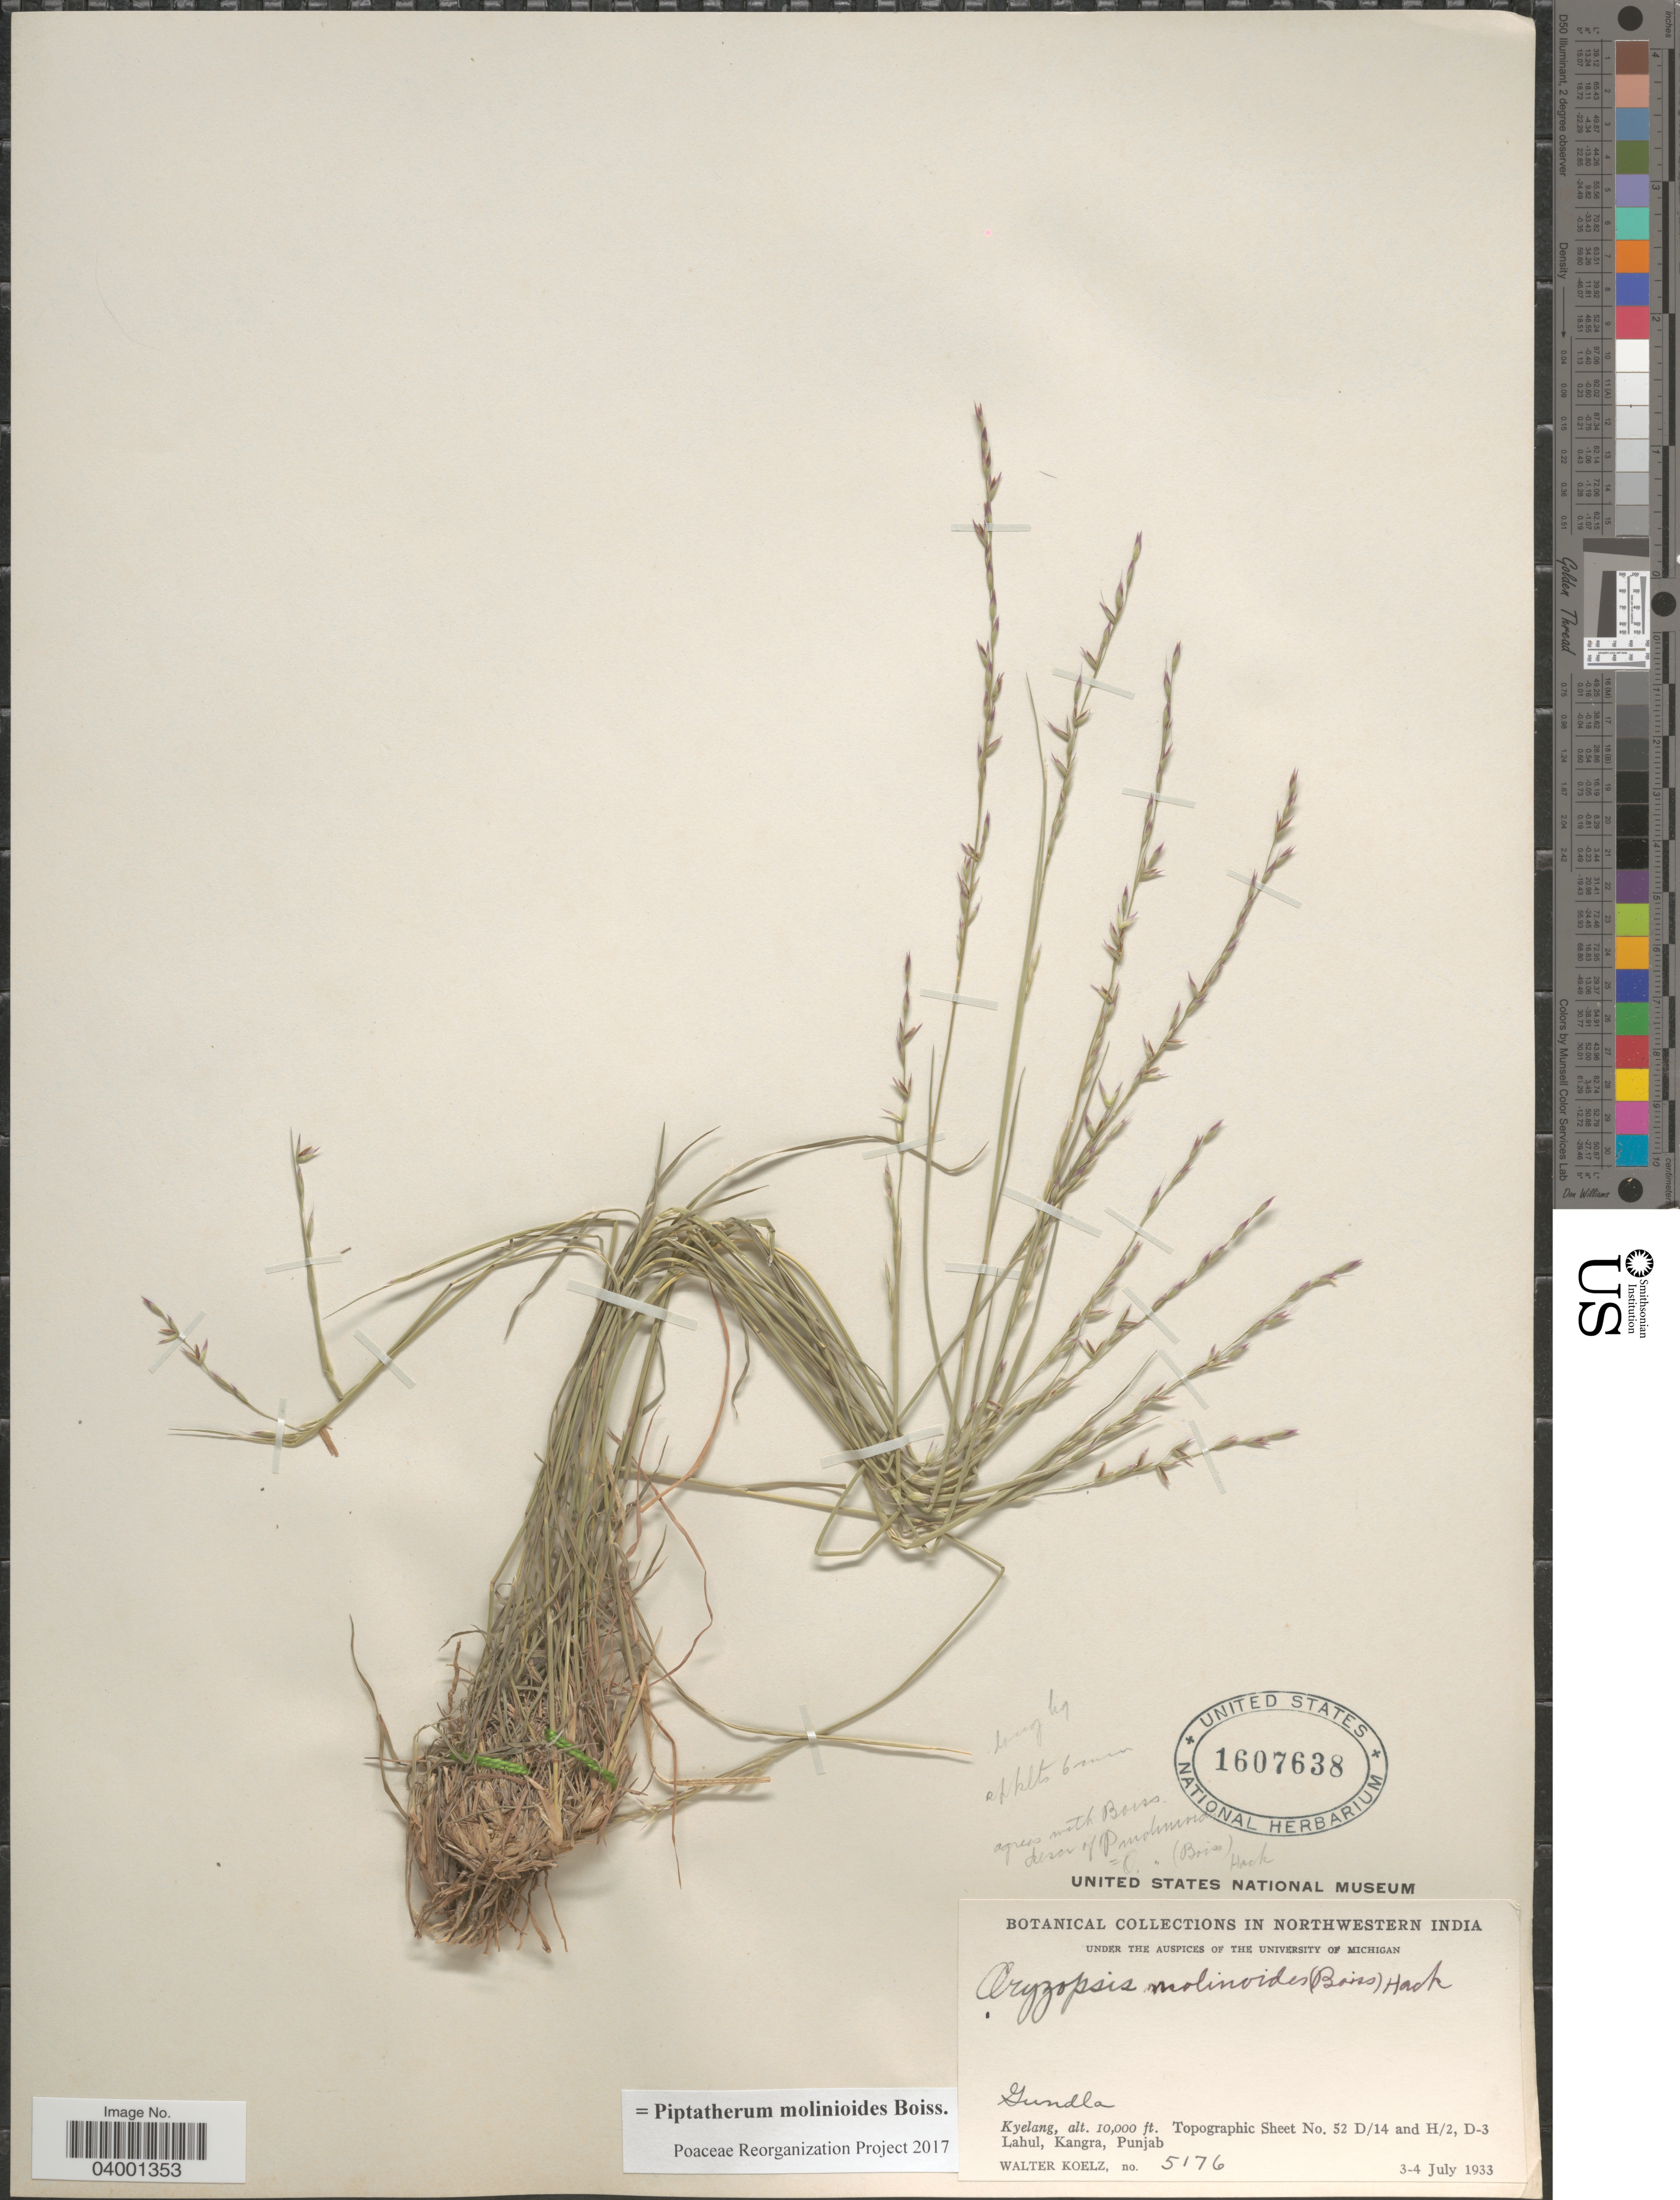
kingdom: Plantae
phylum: Tracheophyta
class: Liliopsida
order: Poales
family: Poaceae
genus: Piptatherum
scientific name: Piptatherum molinioides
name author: Boiss.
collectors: W. N. Koelz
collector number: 5176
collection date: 1933-07-03/1933-07-04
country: India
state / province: Himachal Pradesh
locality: In Northwestern India. Kyelang. Topographic Sheet No. 52 D/14 and H/2, D-3. Lahul, Kangra.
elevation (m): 3048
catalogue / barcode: US 1607638